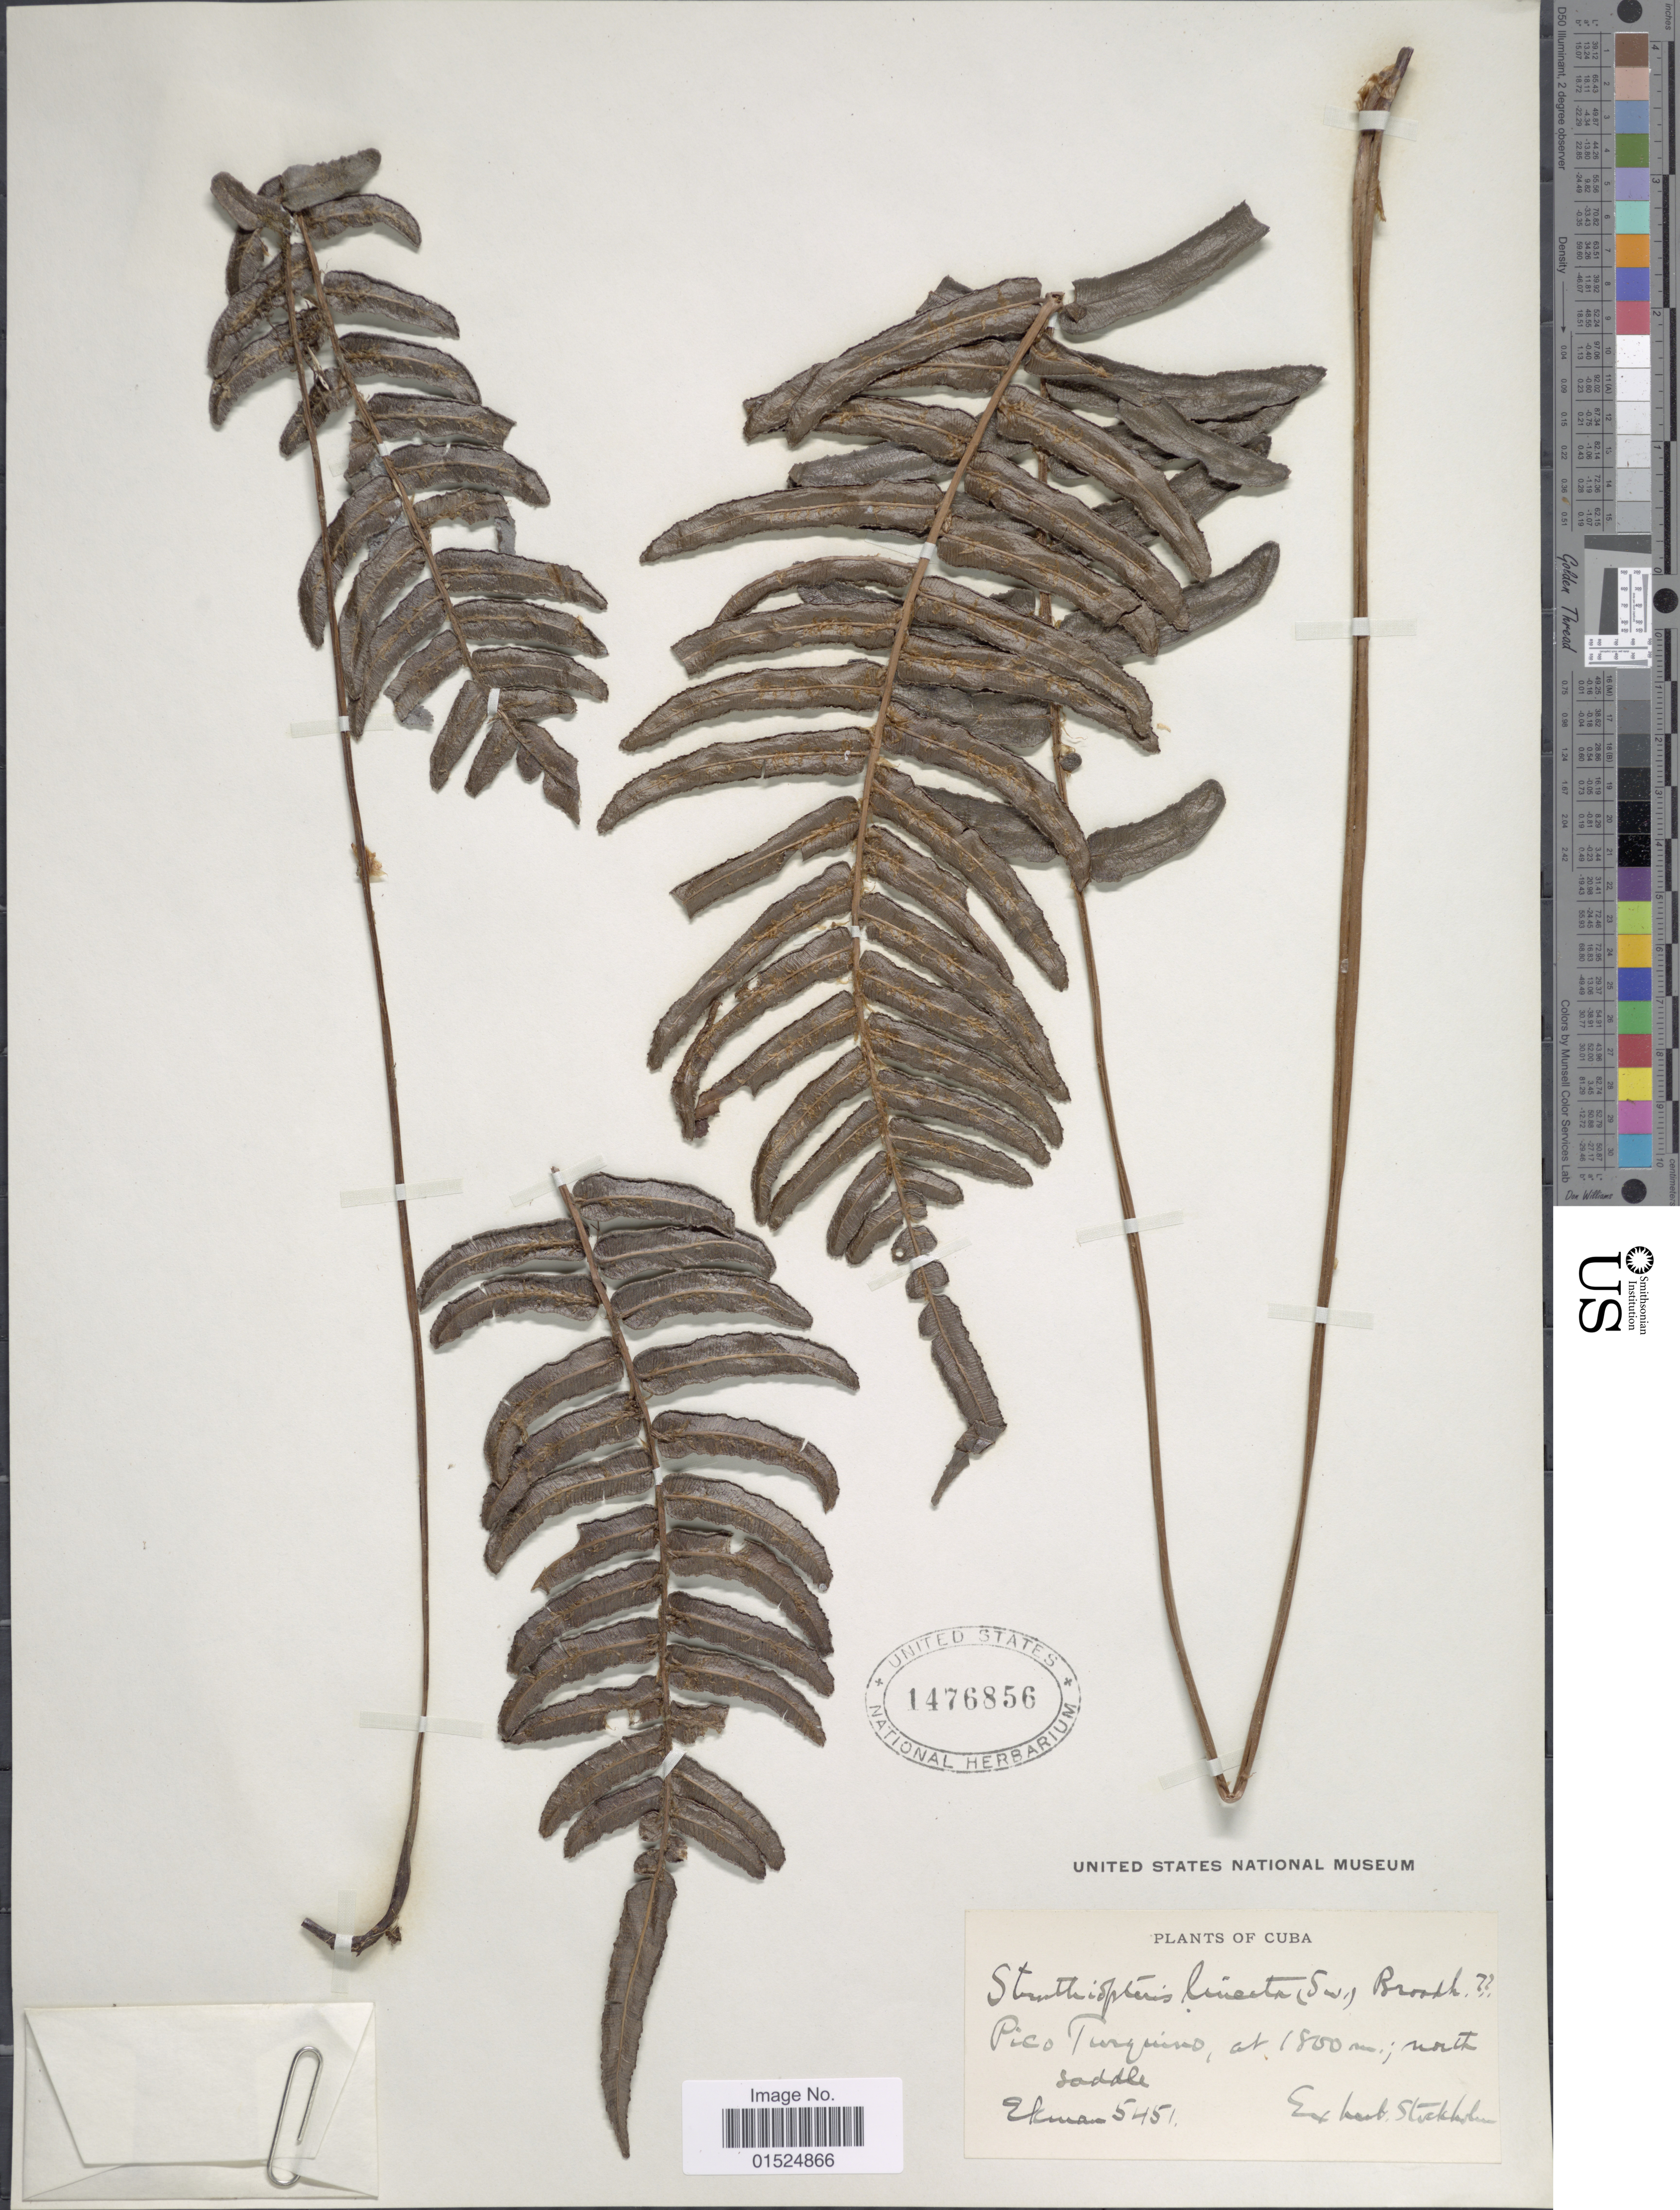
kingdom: Plantae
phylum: Tracheophyta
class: Polypodiopsida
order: Polypodiales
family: Blechnaceae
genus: Blechnum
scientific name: Blechnum lineatum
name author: (Sw.) C. Chr.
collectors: -. Ekman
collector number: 5451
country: Cuba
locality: Pico Turquino, north saddle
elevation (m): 1800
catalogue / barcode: US 1476856